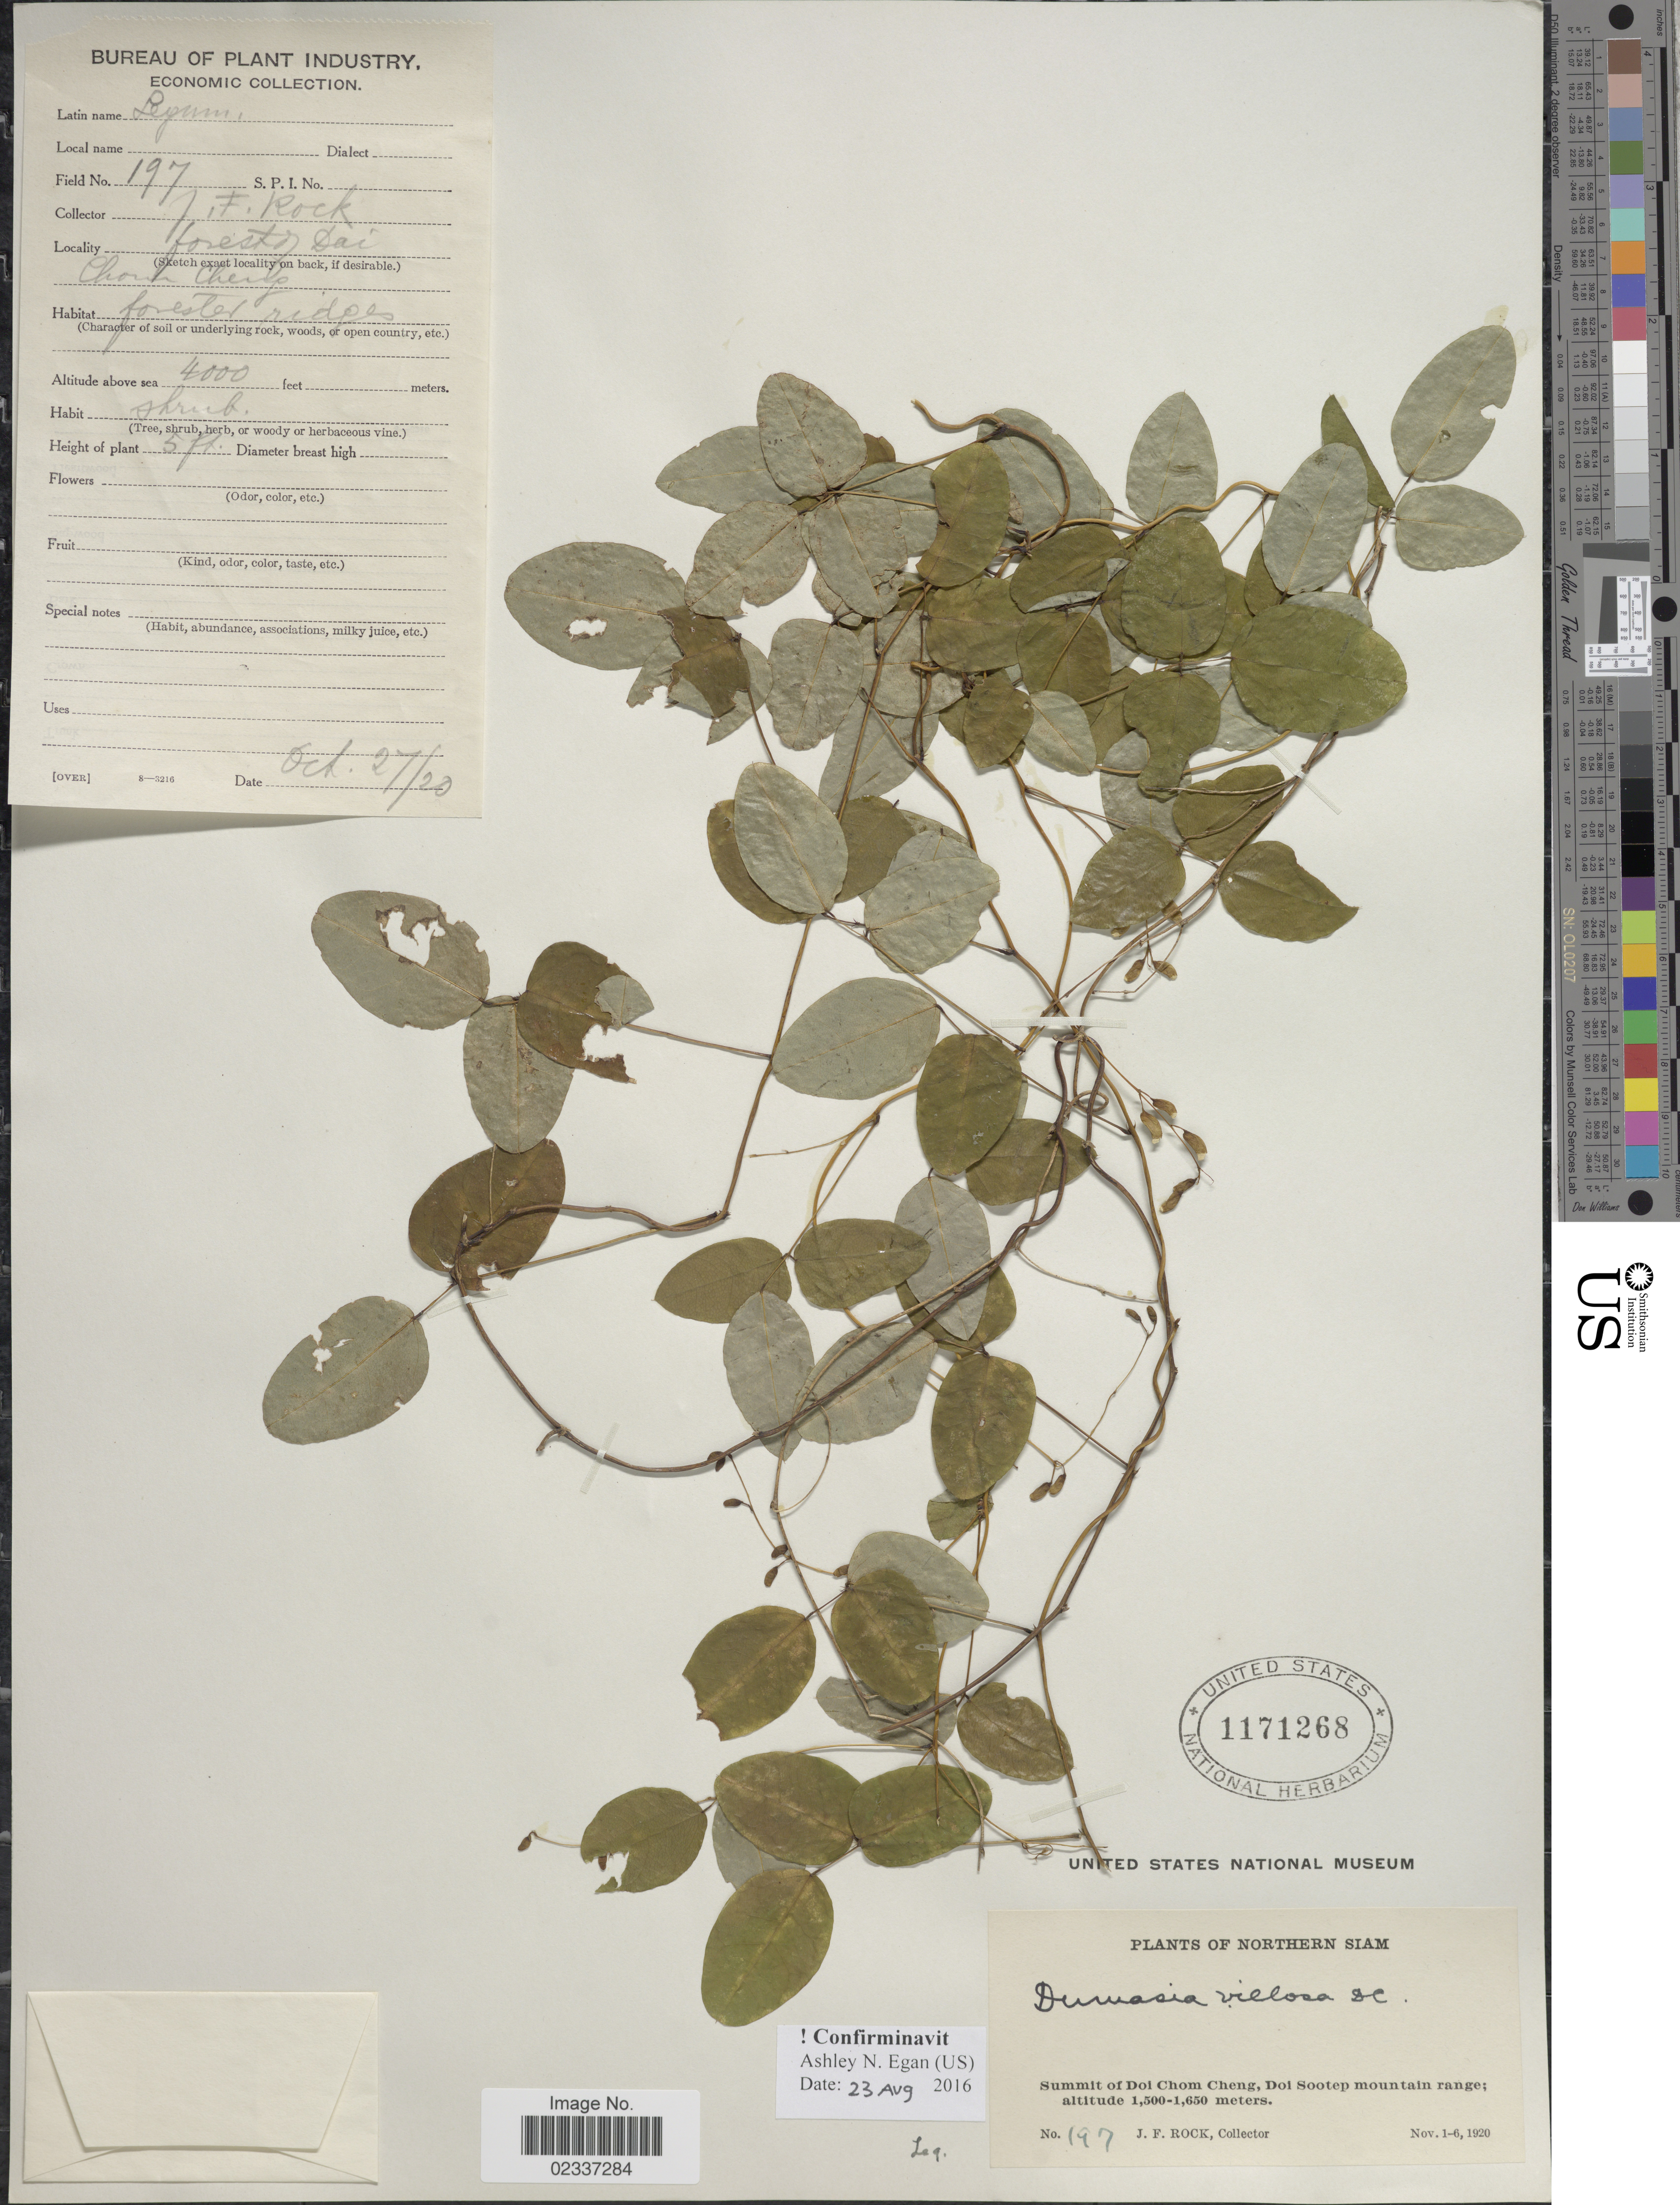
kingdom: Plantae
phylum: Tracheophyta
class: Magnoliopsida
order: Fabales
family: Fabaceae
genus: Dumasia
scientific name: Dumasia villosa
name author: DC.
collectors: J. Rock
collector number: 197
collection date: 1920-11-01/1920-11-06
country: Thailand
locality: Northern Siam, Summit of Doi Chom Cheng, Doi Sootep mountain range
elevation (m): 1500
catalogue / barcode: US 1171268